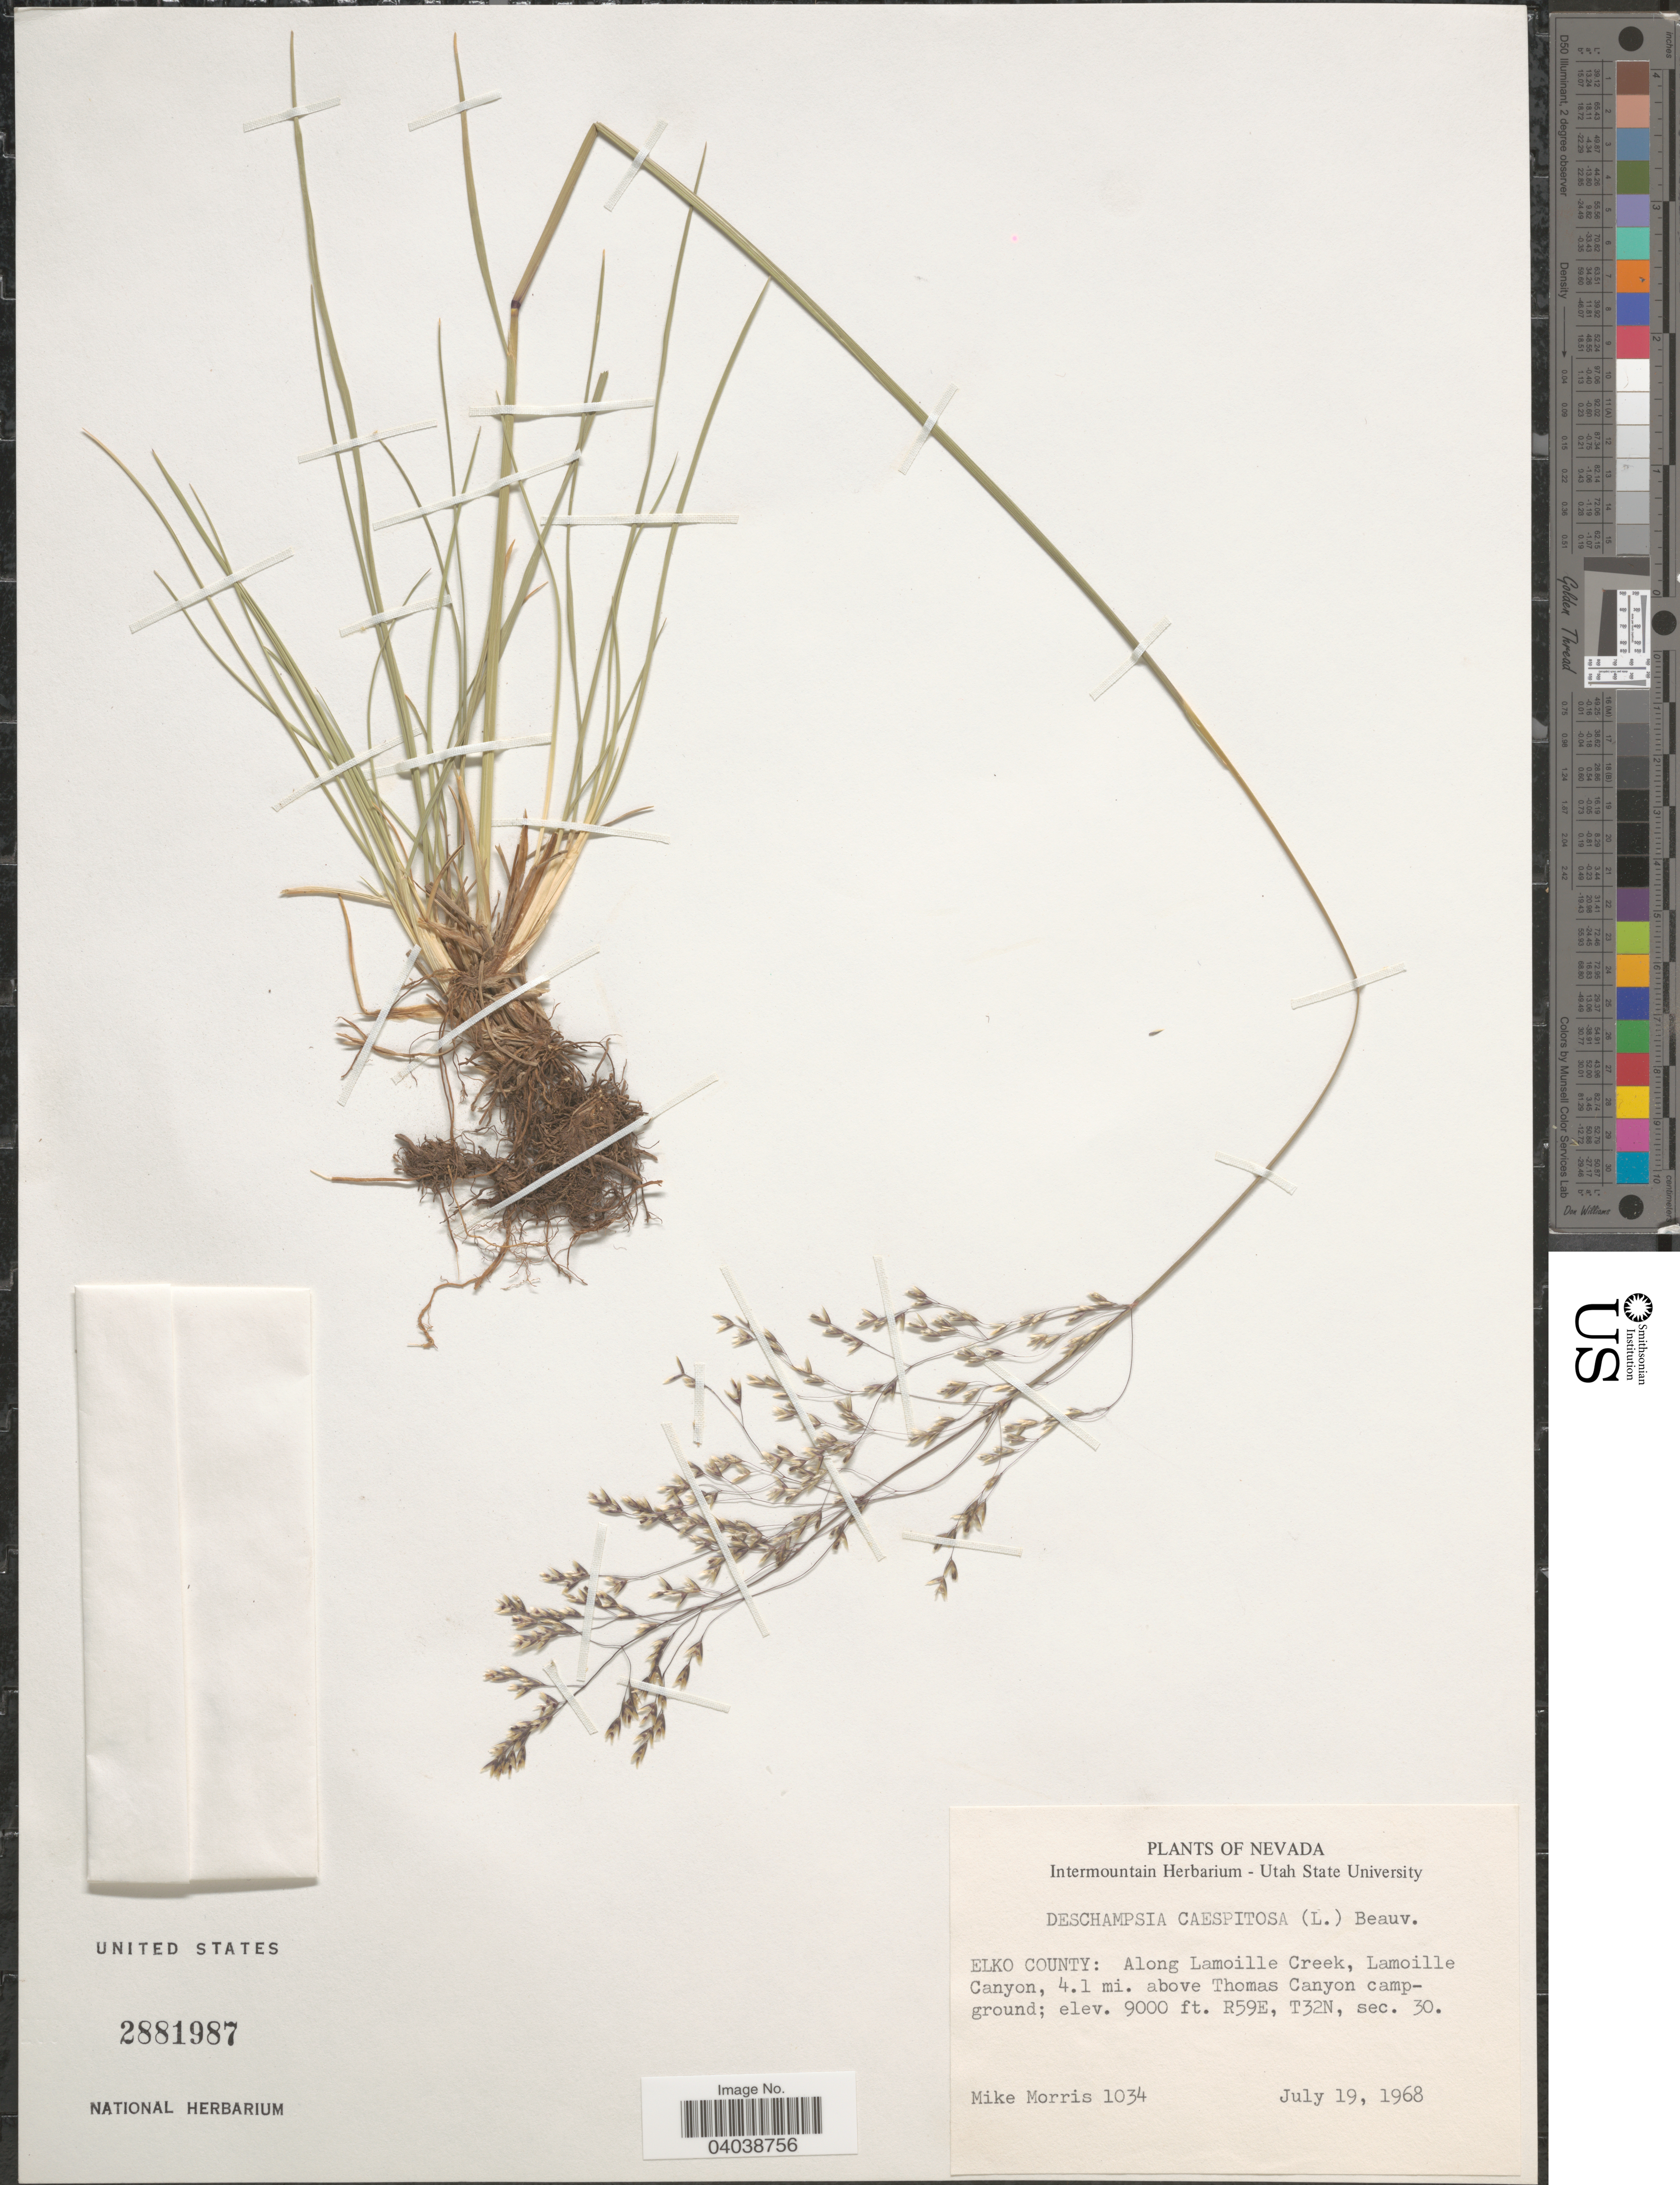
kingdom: Plantae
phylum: Tracheophyta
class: Liliopsida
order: Poales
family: Poaceae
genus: Deschampsia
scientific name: Deschampsia cespitosa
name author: (L.) P. Beauv.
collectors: M. E. Morris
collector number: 1034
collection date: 1968-07-19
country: United States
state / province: Nevada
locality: Elko County: Along Lamoille Creek, Lamoille Canyon, 4.1 mi. above Thomas Canyon campground. R59E, T32N, sec. 30.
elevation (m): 2743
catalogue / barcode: US 2881987